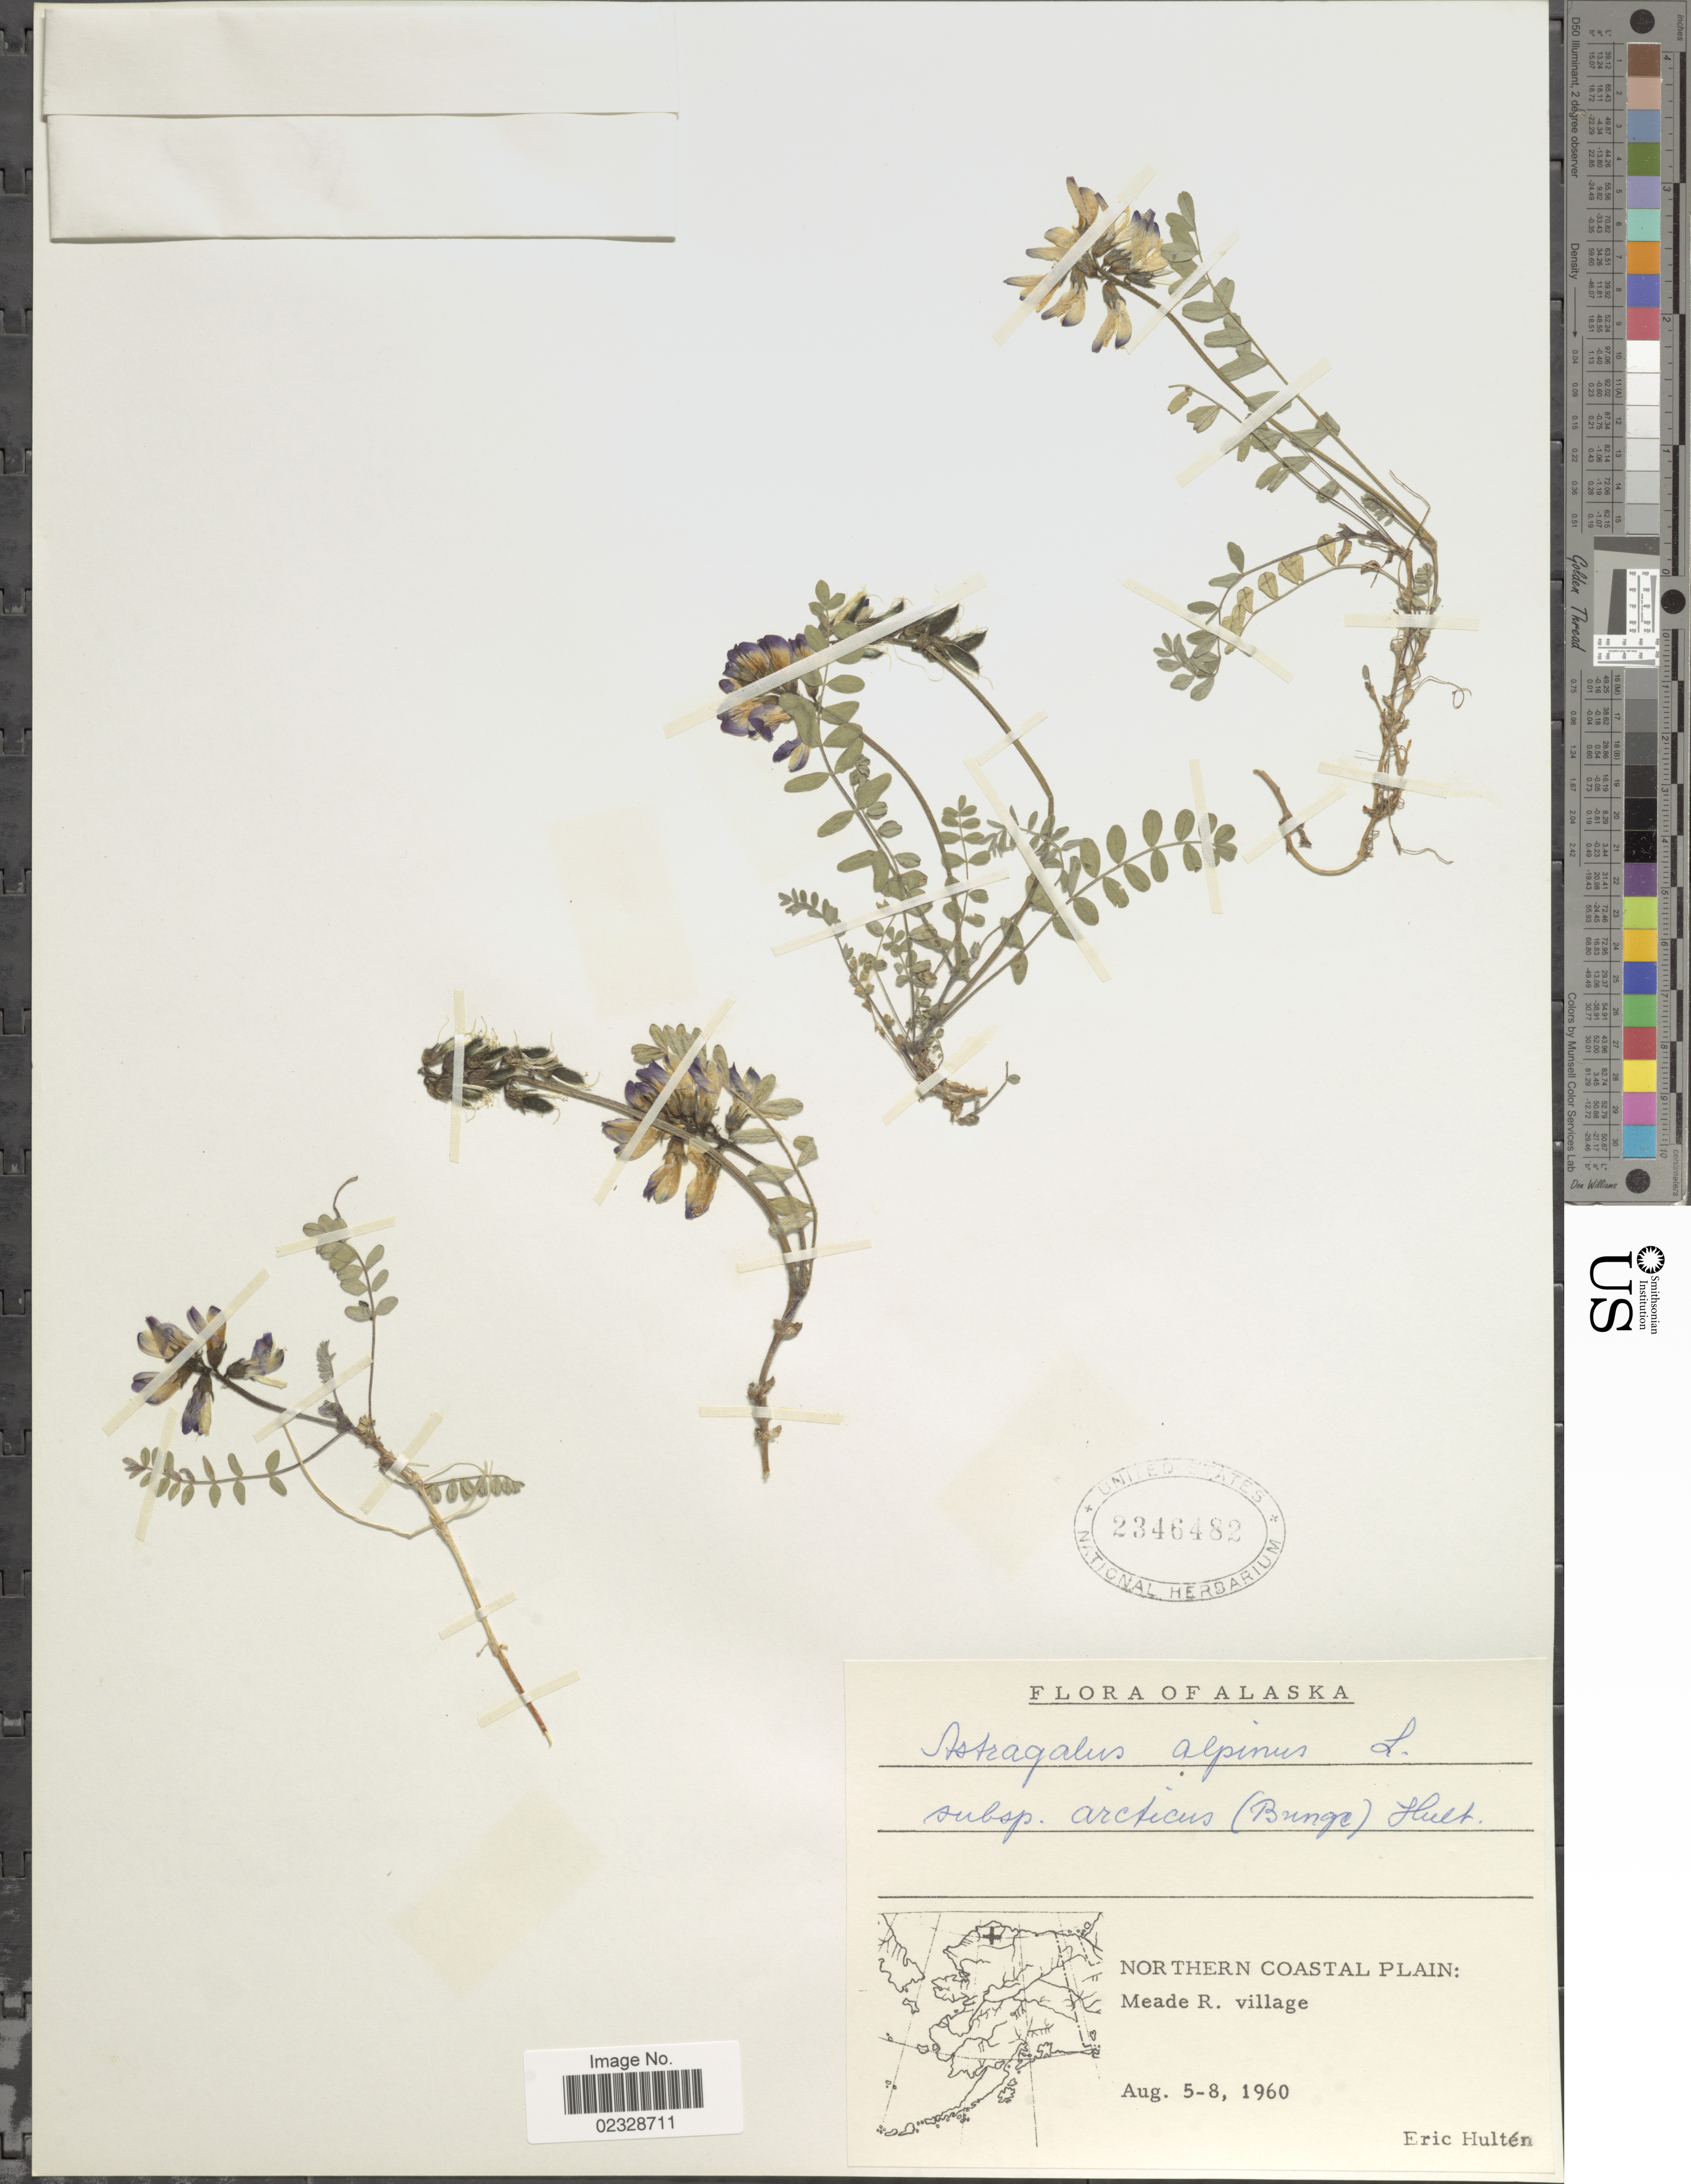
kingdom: Plantae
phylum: Tracheophyta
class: Magnoliopsida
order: Fabales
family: Fabaceae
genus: Astragalus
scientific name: Astragalus alpinus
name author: L.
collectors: E. G. Hultén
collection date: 1960-08-05/1960-08-08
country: United States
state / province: Alaska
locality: Northern Coastal Plain, Meade R. village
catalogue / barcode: US 2346482